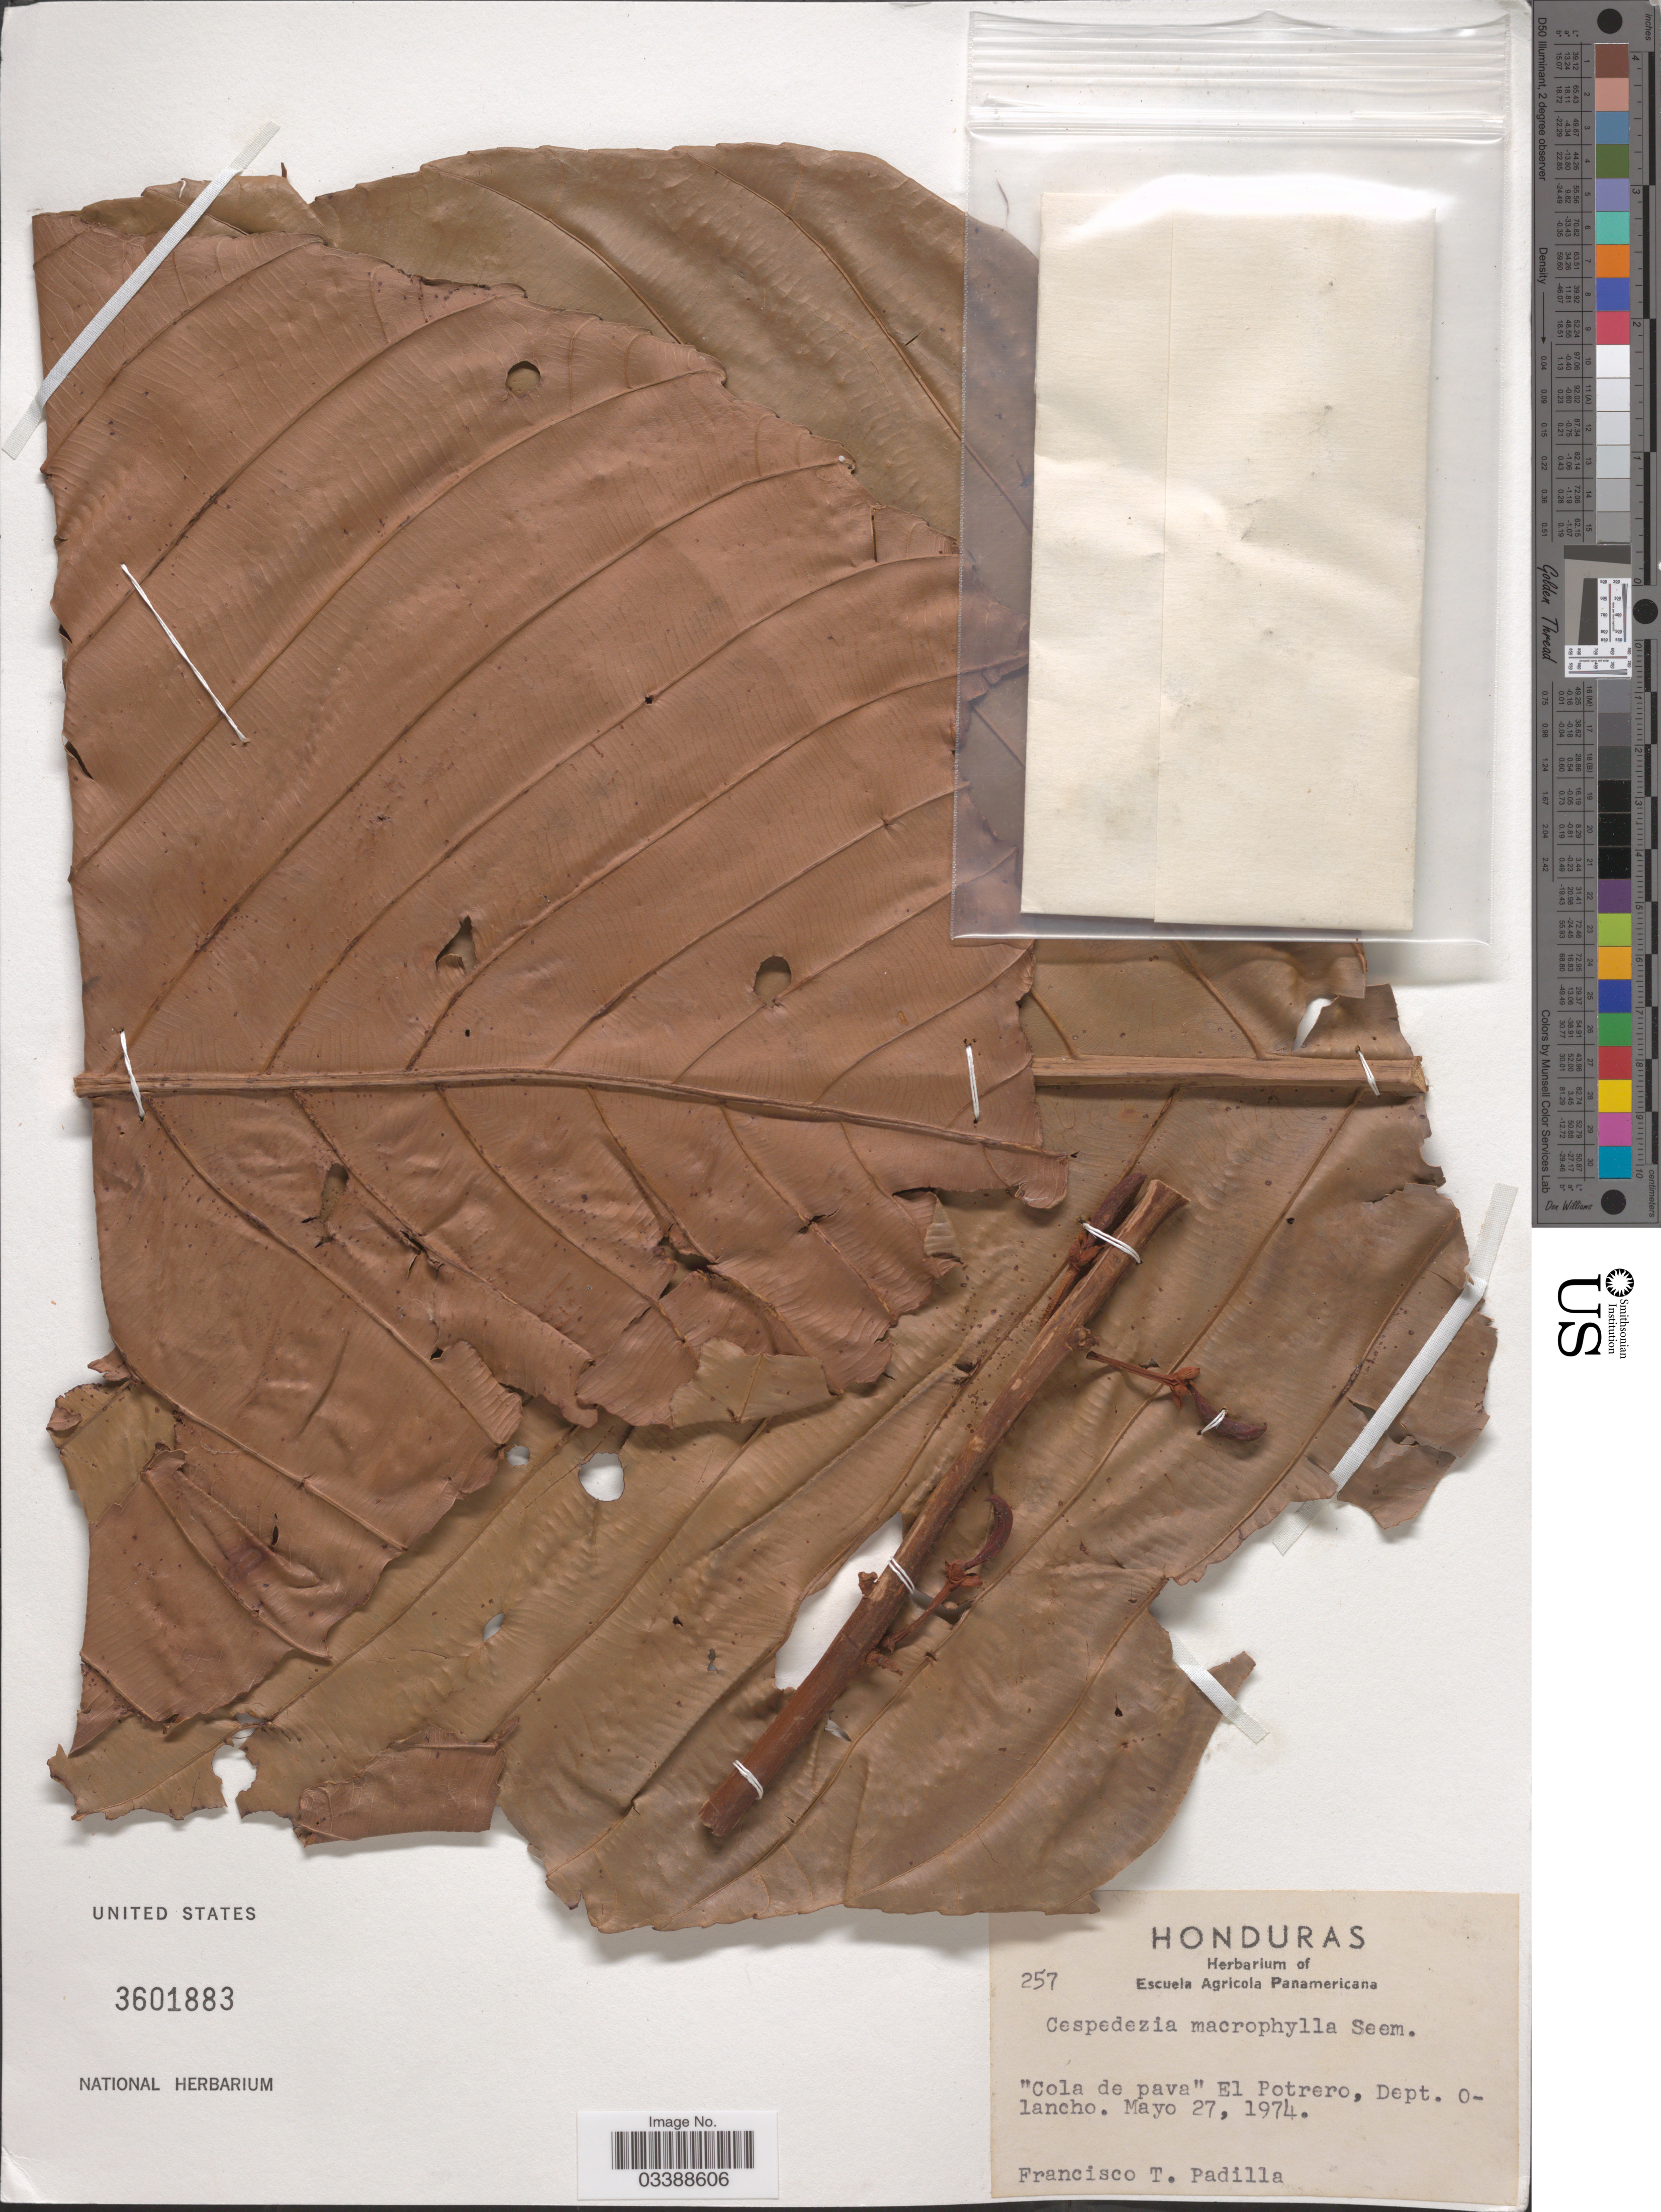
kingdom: Plantae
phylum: Tracheophyta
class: Magnoliopsida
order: Malpighiales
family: Ochnaceae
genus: Cespedesia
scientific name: Cespedesia macrophylla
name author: Seem.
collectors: F. Padilla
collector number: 257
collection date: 1974-05-27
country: Honduras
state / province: Olancho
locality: El Potrero, Dept. Olancho.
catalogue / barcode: US 3601883